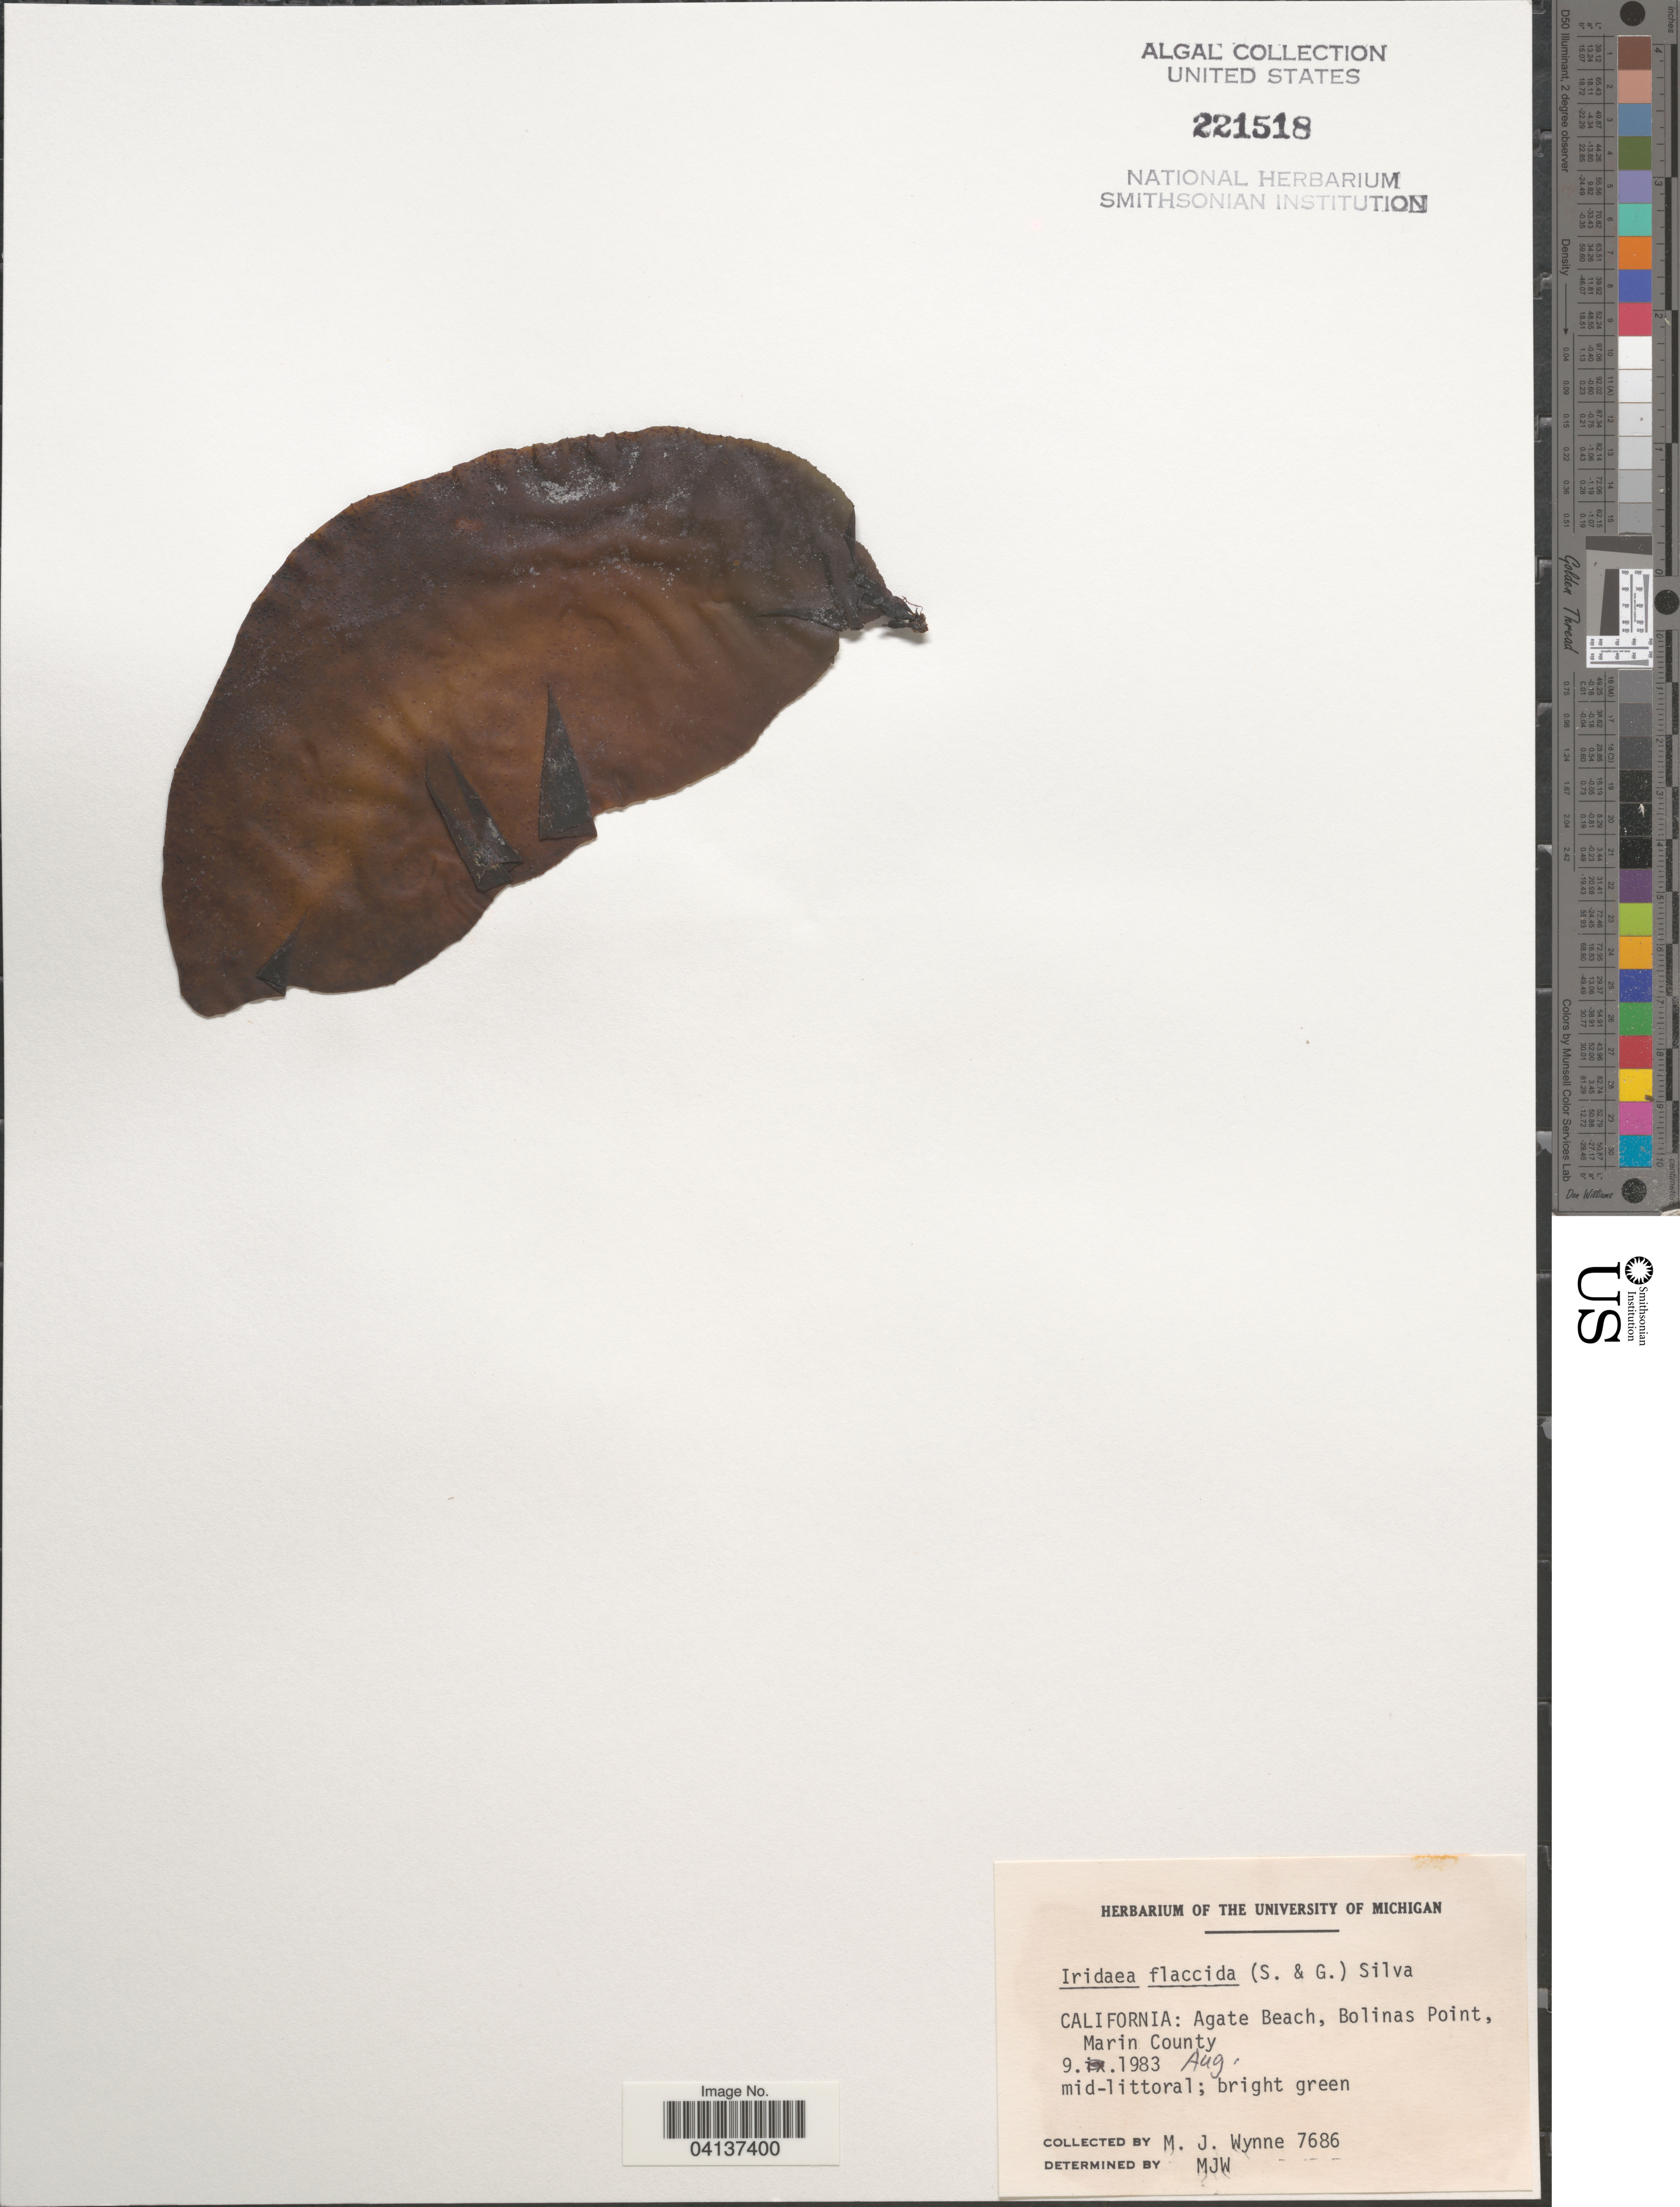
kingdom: Plantae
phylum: Rhodophyta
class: Florideophyceae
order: Gigartinales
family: Gigartinaceae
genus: Mazzaella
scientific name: Mazzaella flaccida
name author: (Setchell & N.L. Gardner) Fredericq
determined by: Algae name updating Project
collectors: M.J. Wynne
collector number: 7686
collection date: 1983-08-09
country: United States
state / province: California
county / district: Marin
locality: Agate Beach, Bolinas Point, Marin County.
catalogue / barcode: US 221518